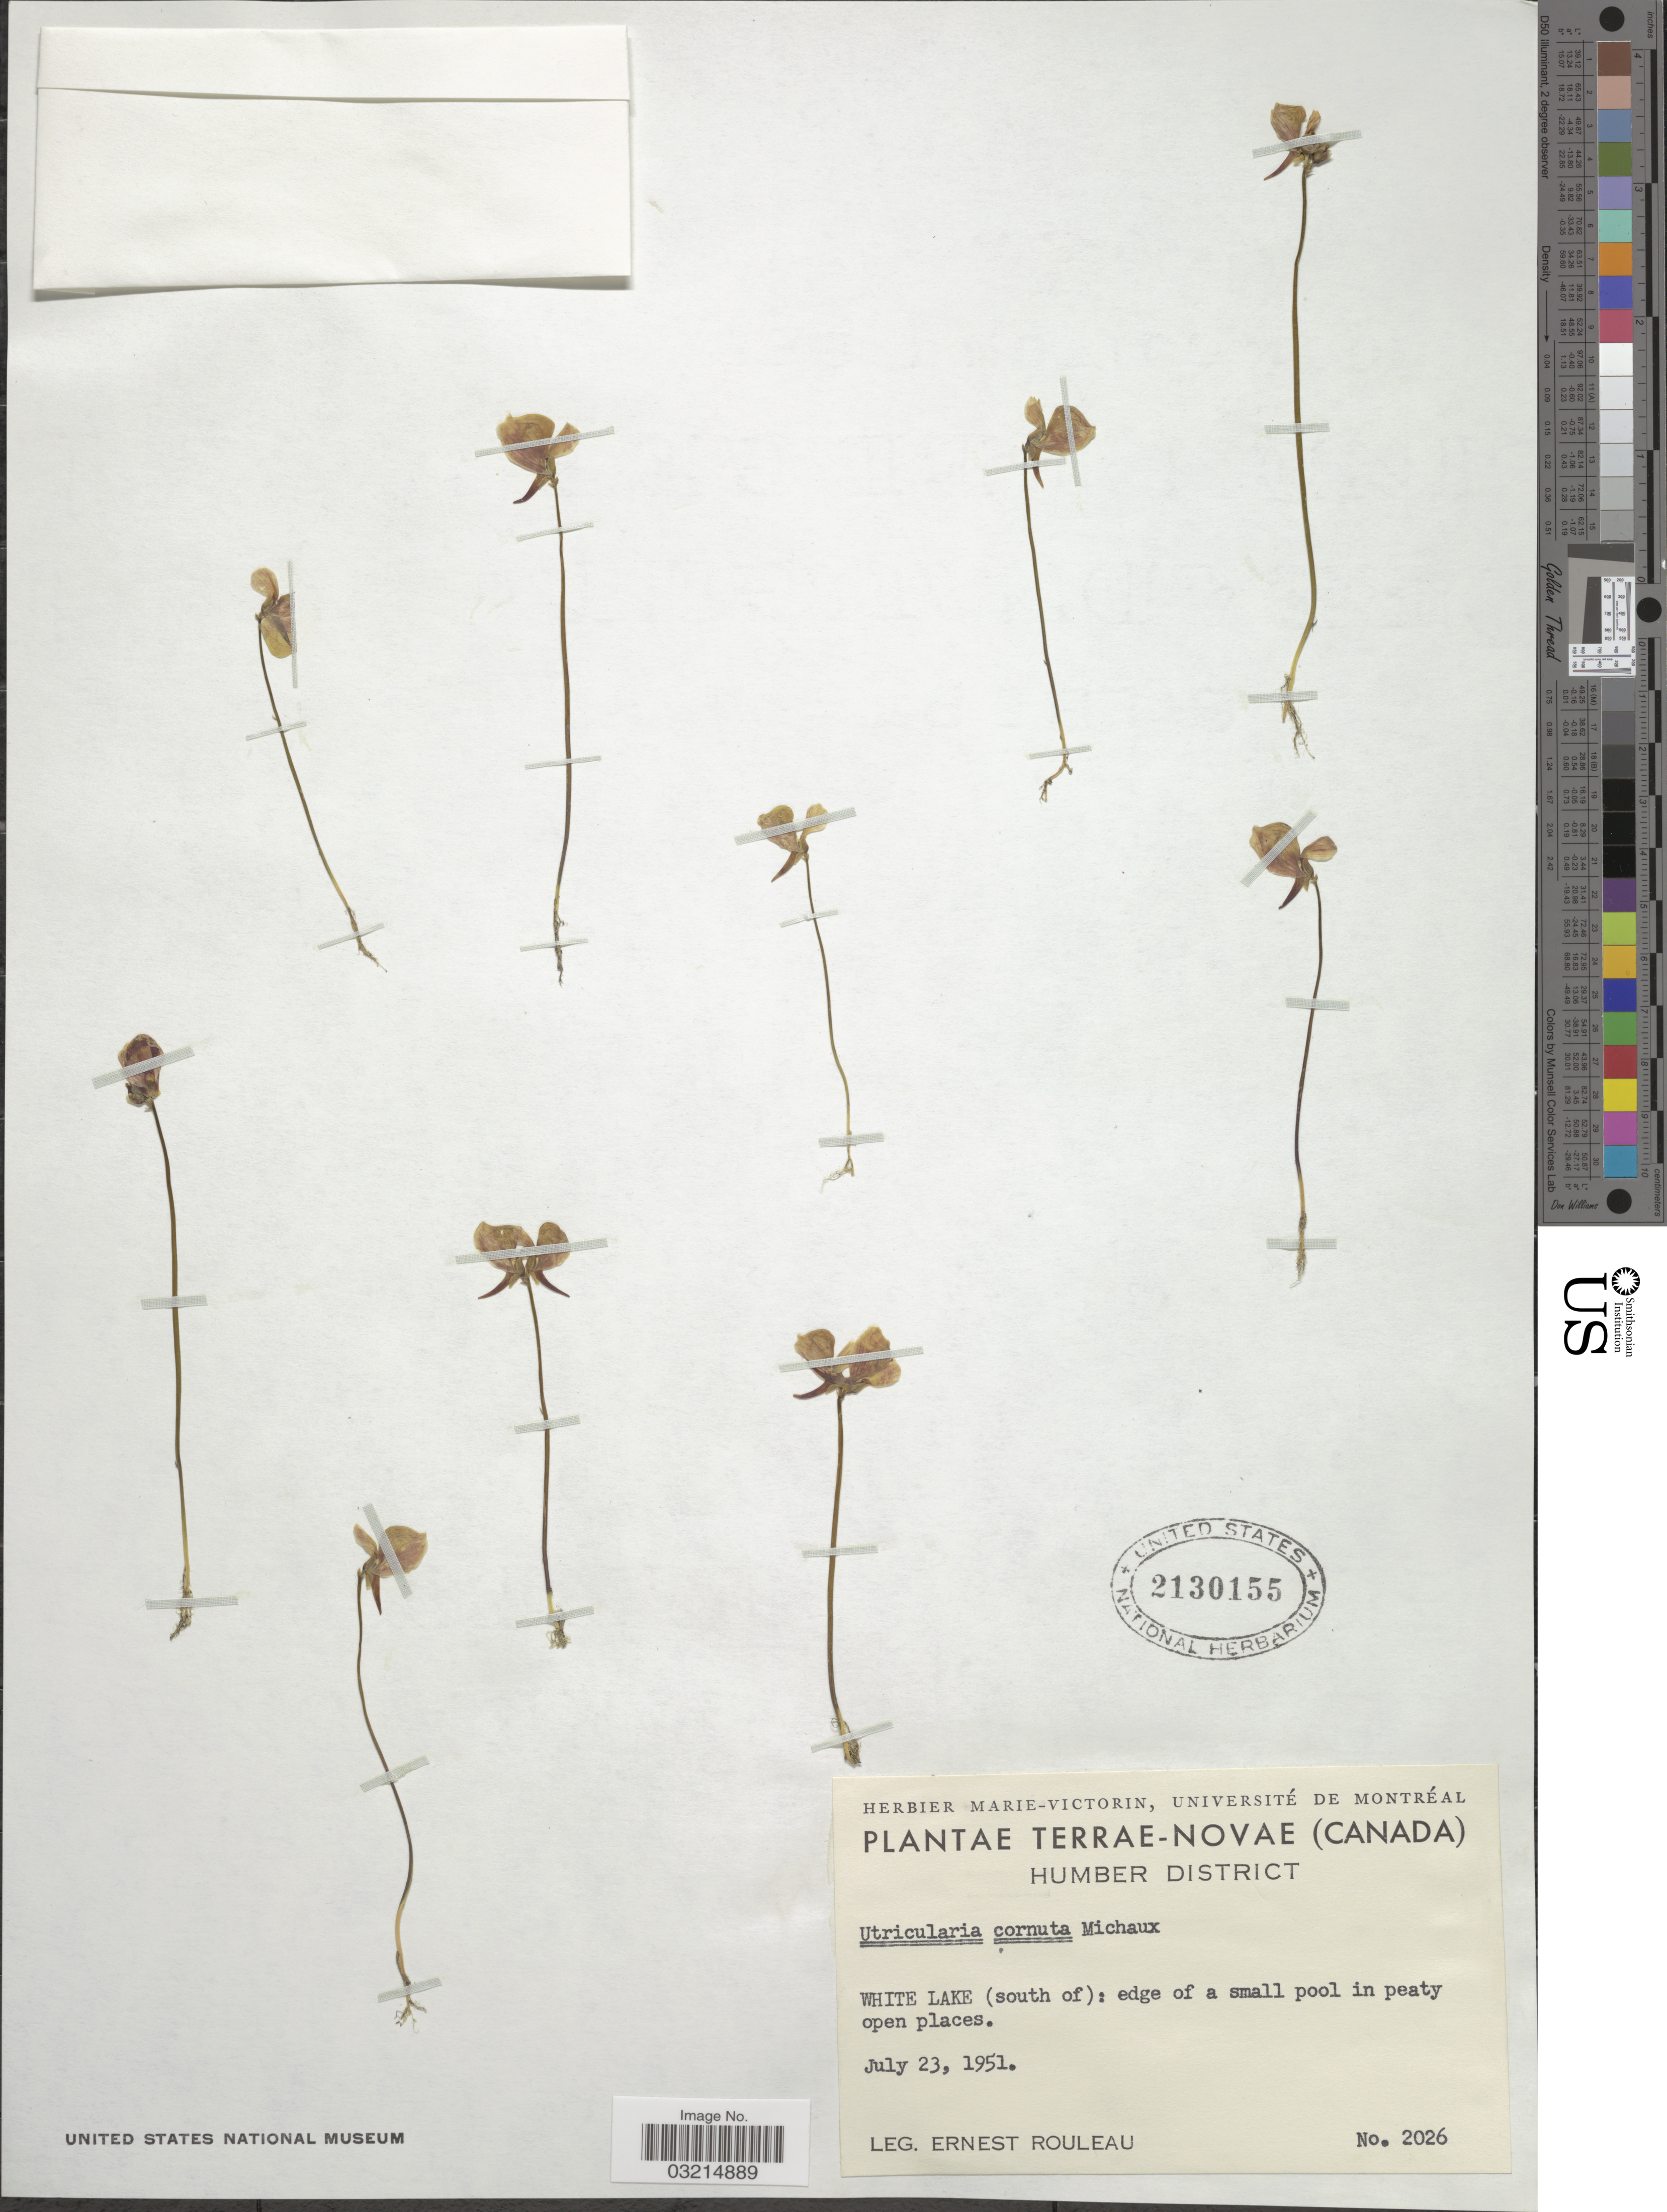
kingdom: Plantae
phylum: Tracheophyta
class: Magnoliopsida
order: Lamiales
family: Lentibulariaceae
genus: Utricularia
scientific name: Utricularia cornuta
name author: Michx.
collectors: J. Rouleau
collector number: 2026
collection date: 1951-07-23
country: Canada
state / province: Newfoundland and Labrador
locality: Terrae-Novae, Humber District, White Lake (south of): edge of a small pool in peaty open places.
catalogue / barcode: US 2130155